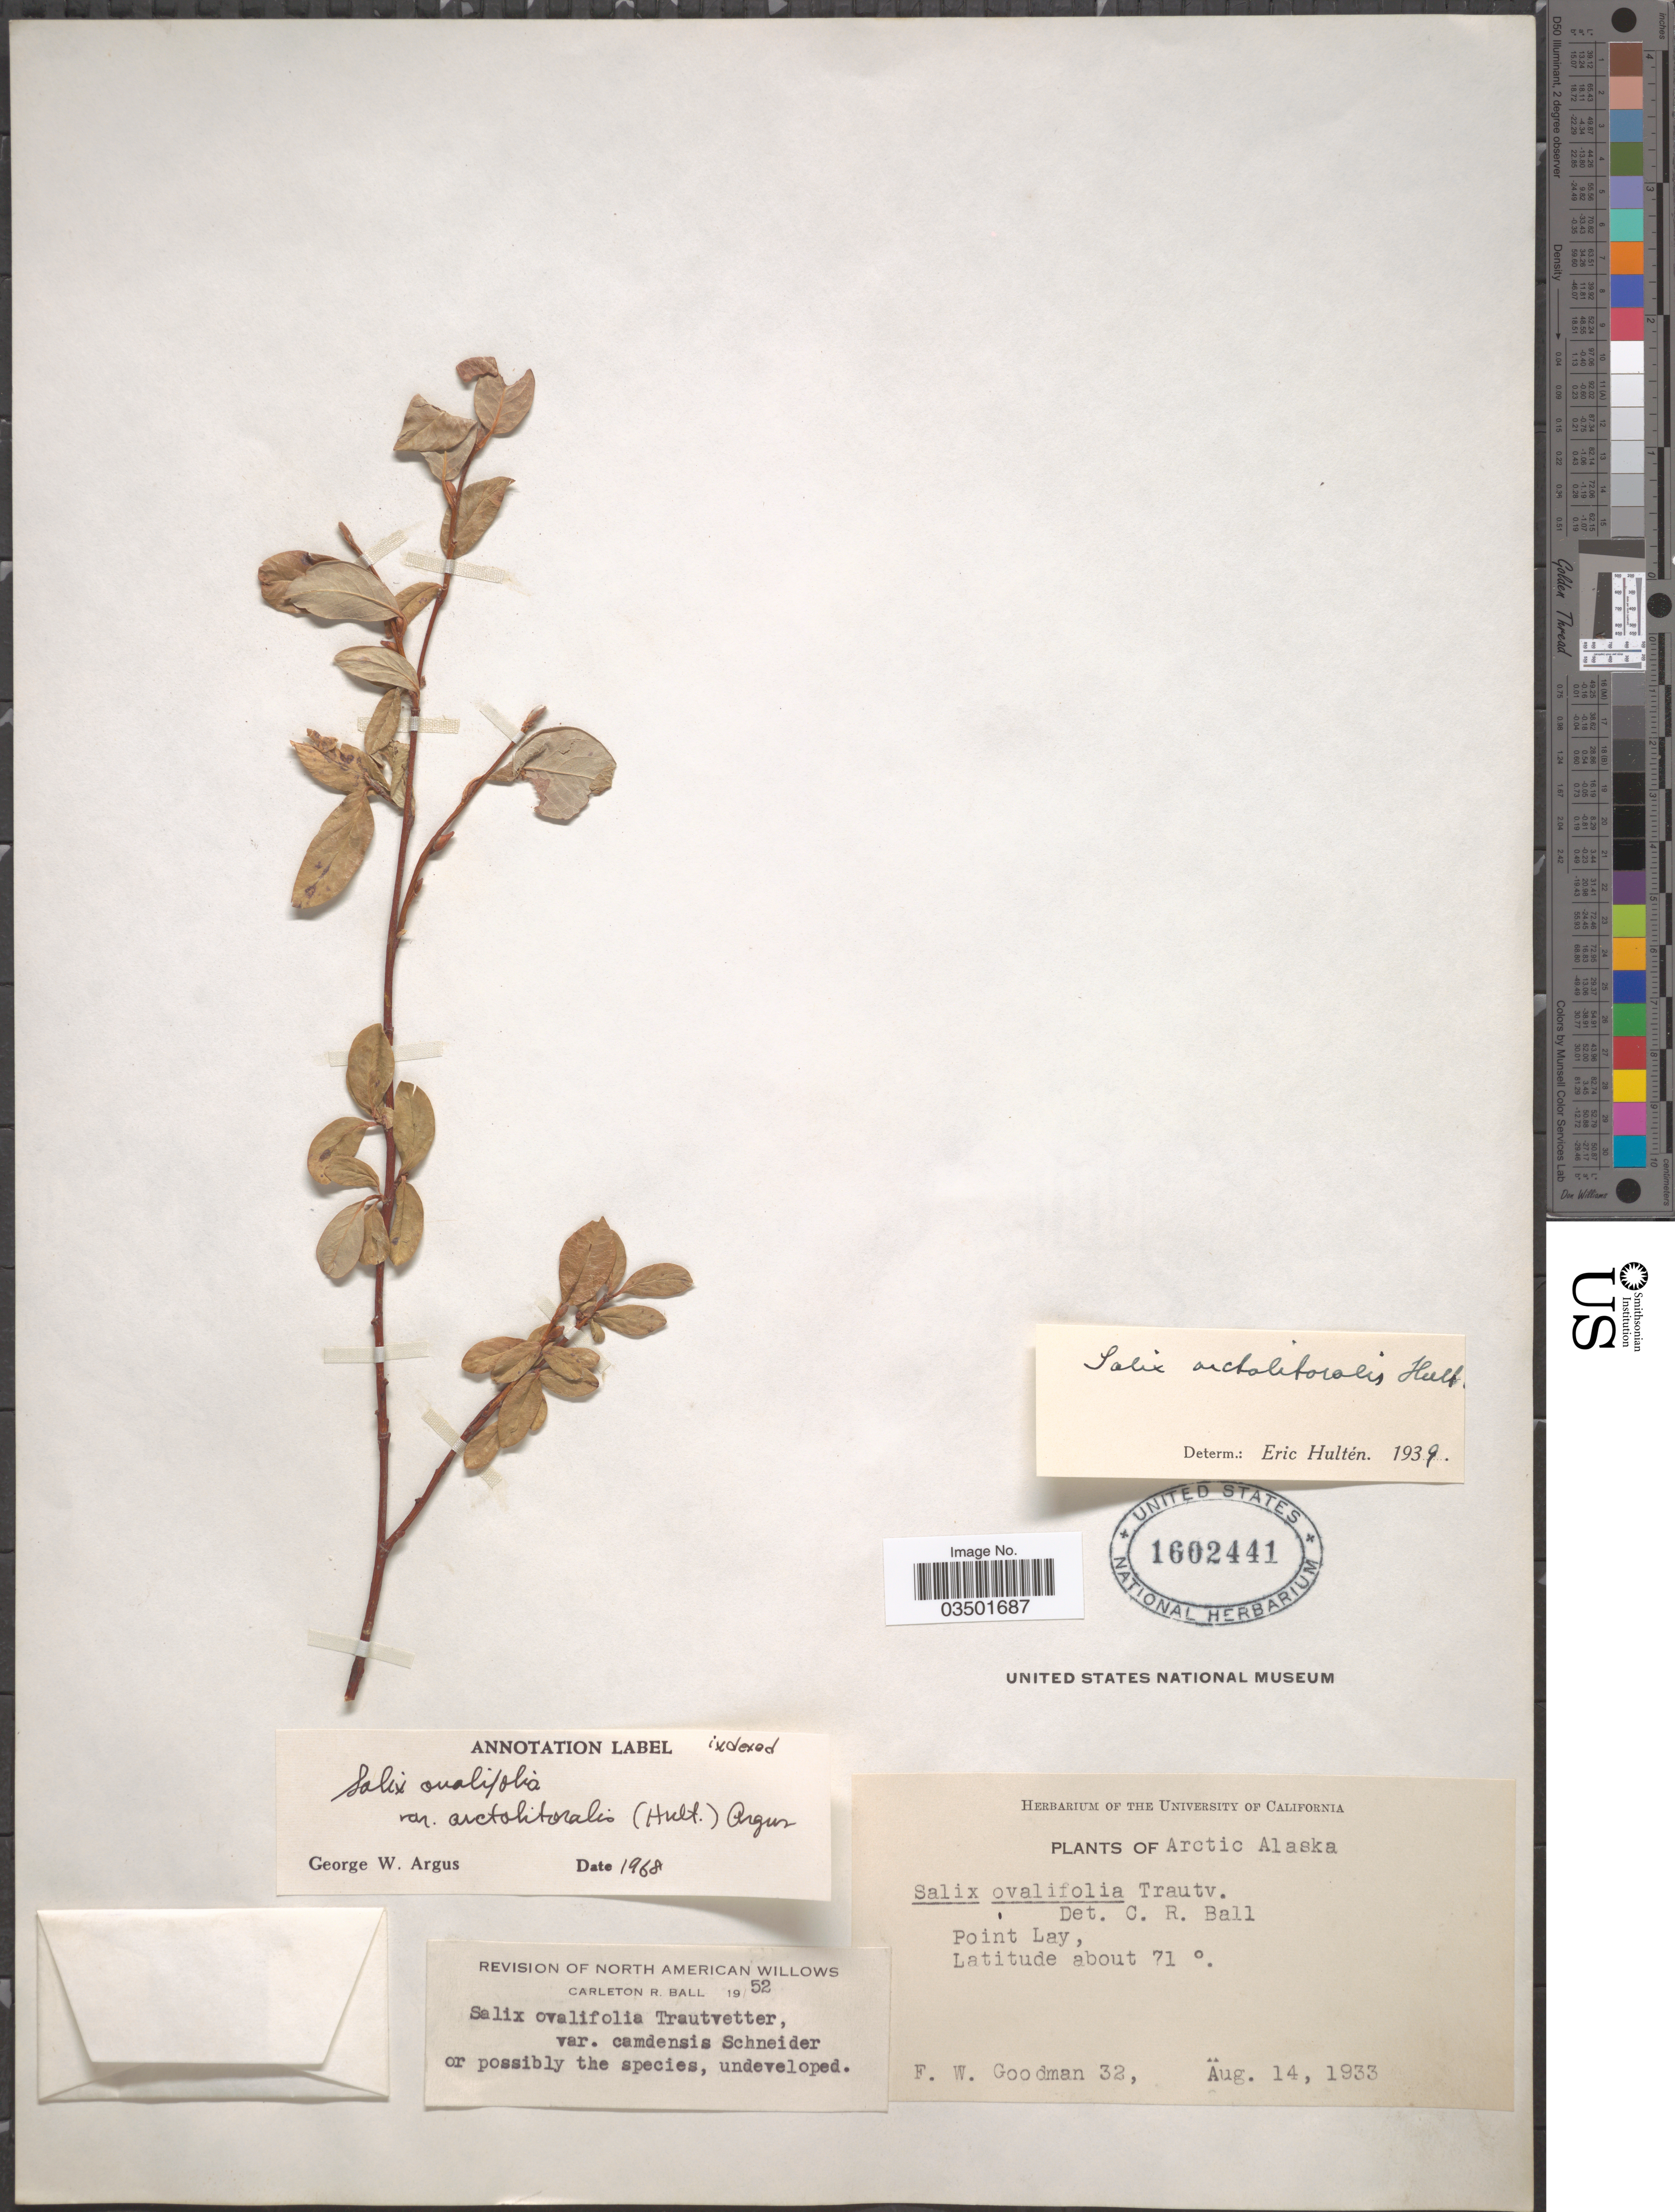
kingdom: Plantae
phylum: Tracheophyta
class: Magnoliopsida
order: Malpighiales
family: Salicaceae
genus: Salix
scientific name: Salix ovalifolia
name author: Trautv.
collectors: F. Goodman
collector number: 32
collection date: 1933-08-14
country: United States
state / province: Alaska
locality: Arctic Alaska. Point Lay.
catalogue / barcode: US 1602441